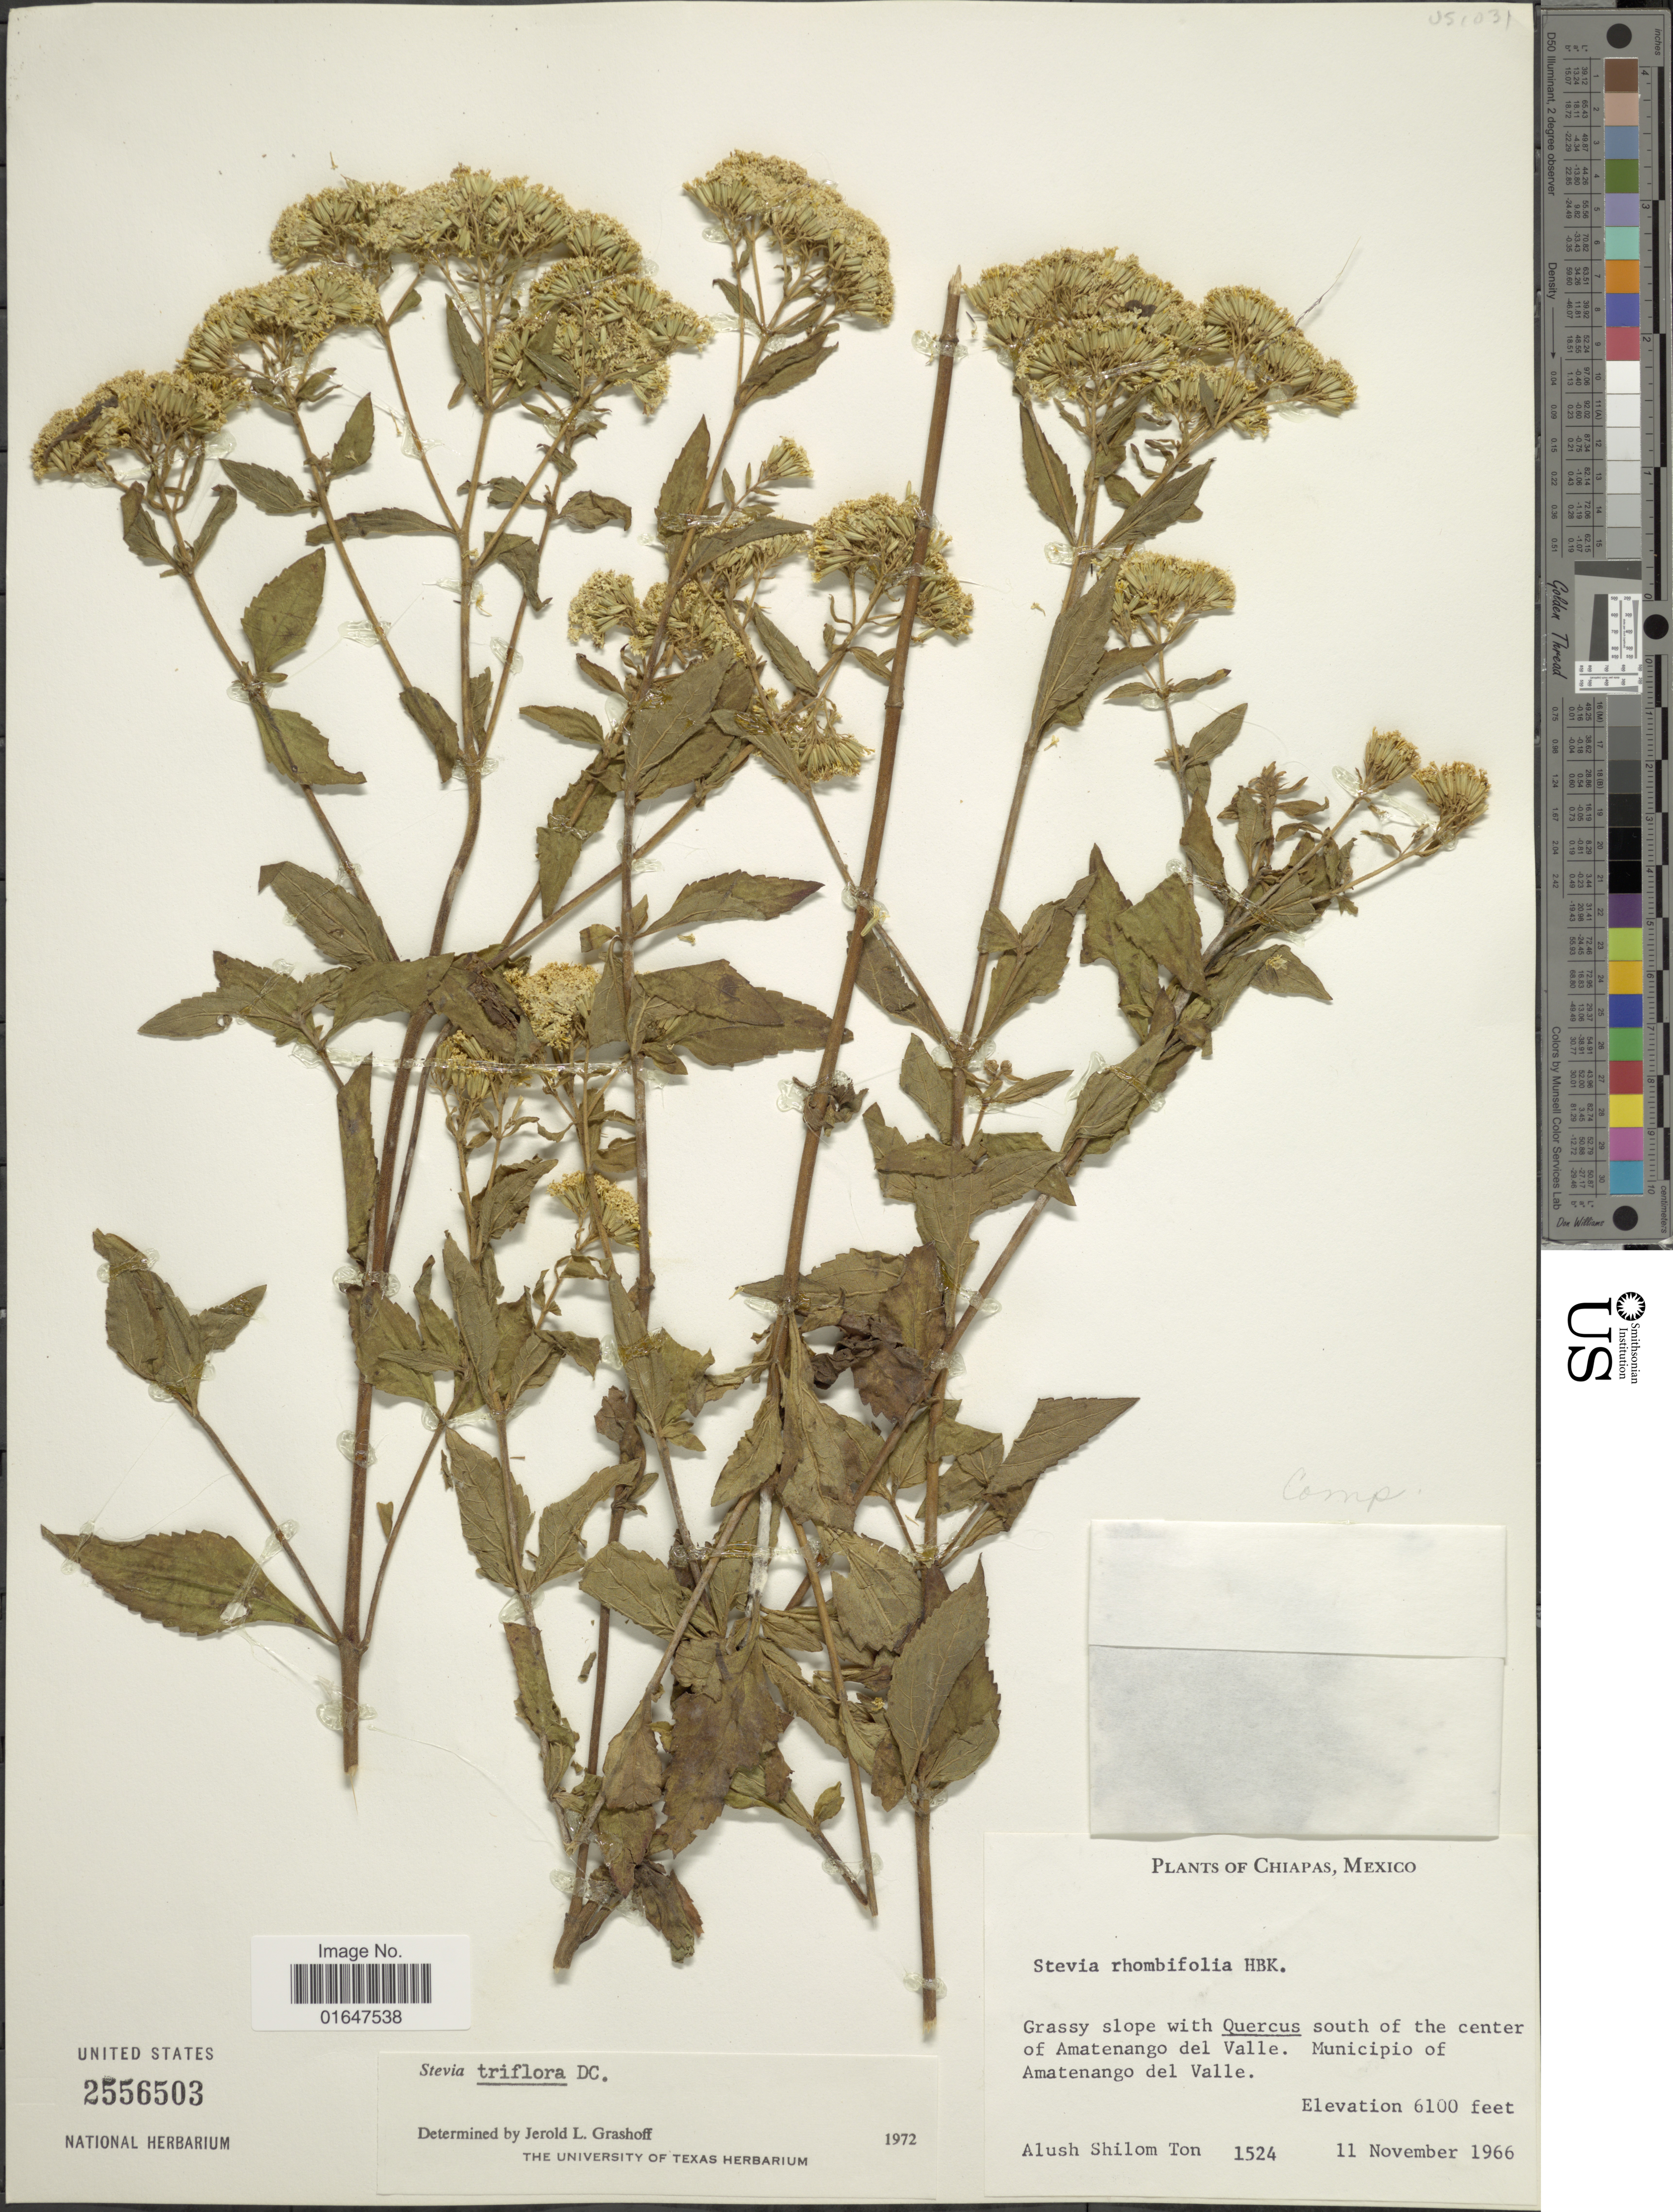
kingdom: Plantae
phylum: Tracheophyta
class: Magnoliopsida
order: Asterales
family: Asteraceae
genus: Stevia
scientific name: Stevia triflora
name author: DC.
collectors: A. M. Ton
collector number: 1524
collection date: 1966-11-11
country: Mexico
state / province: Chiapas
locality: South of the center of Amatenango del Valle, Municipio of Amatenango del Valle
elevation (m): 1859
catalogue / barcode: US 2556503